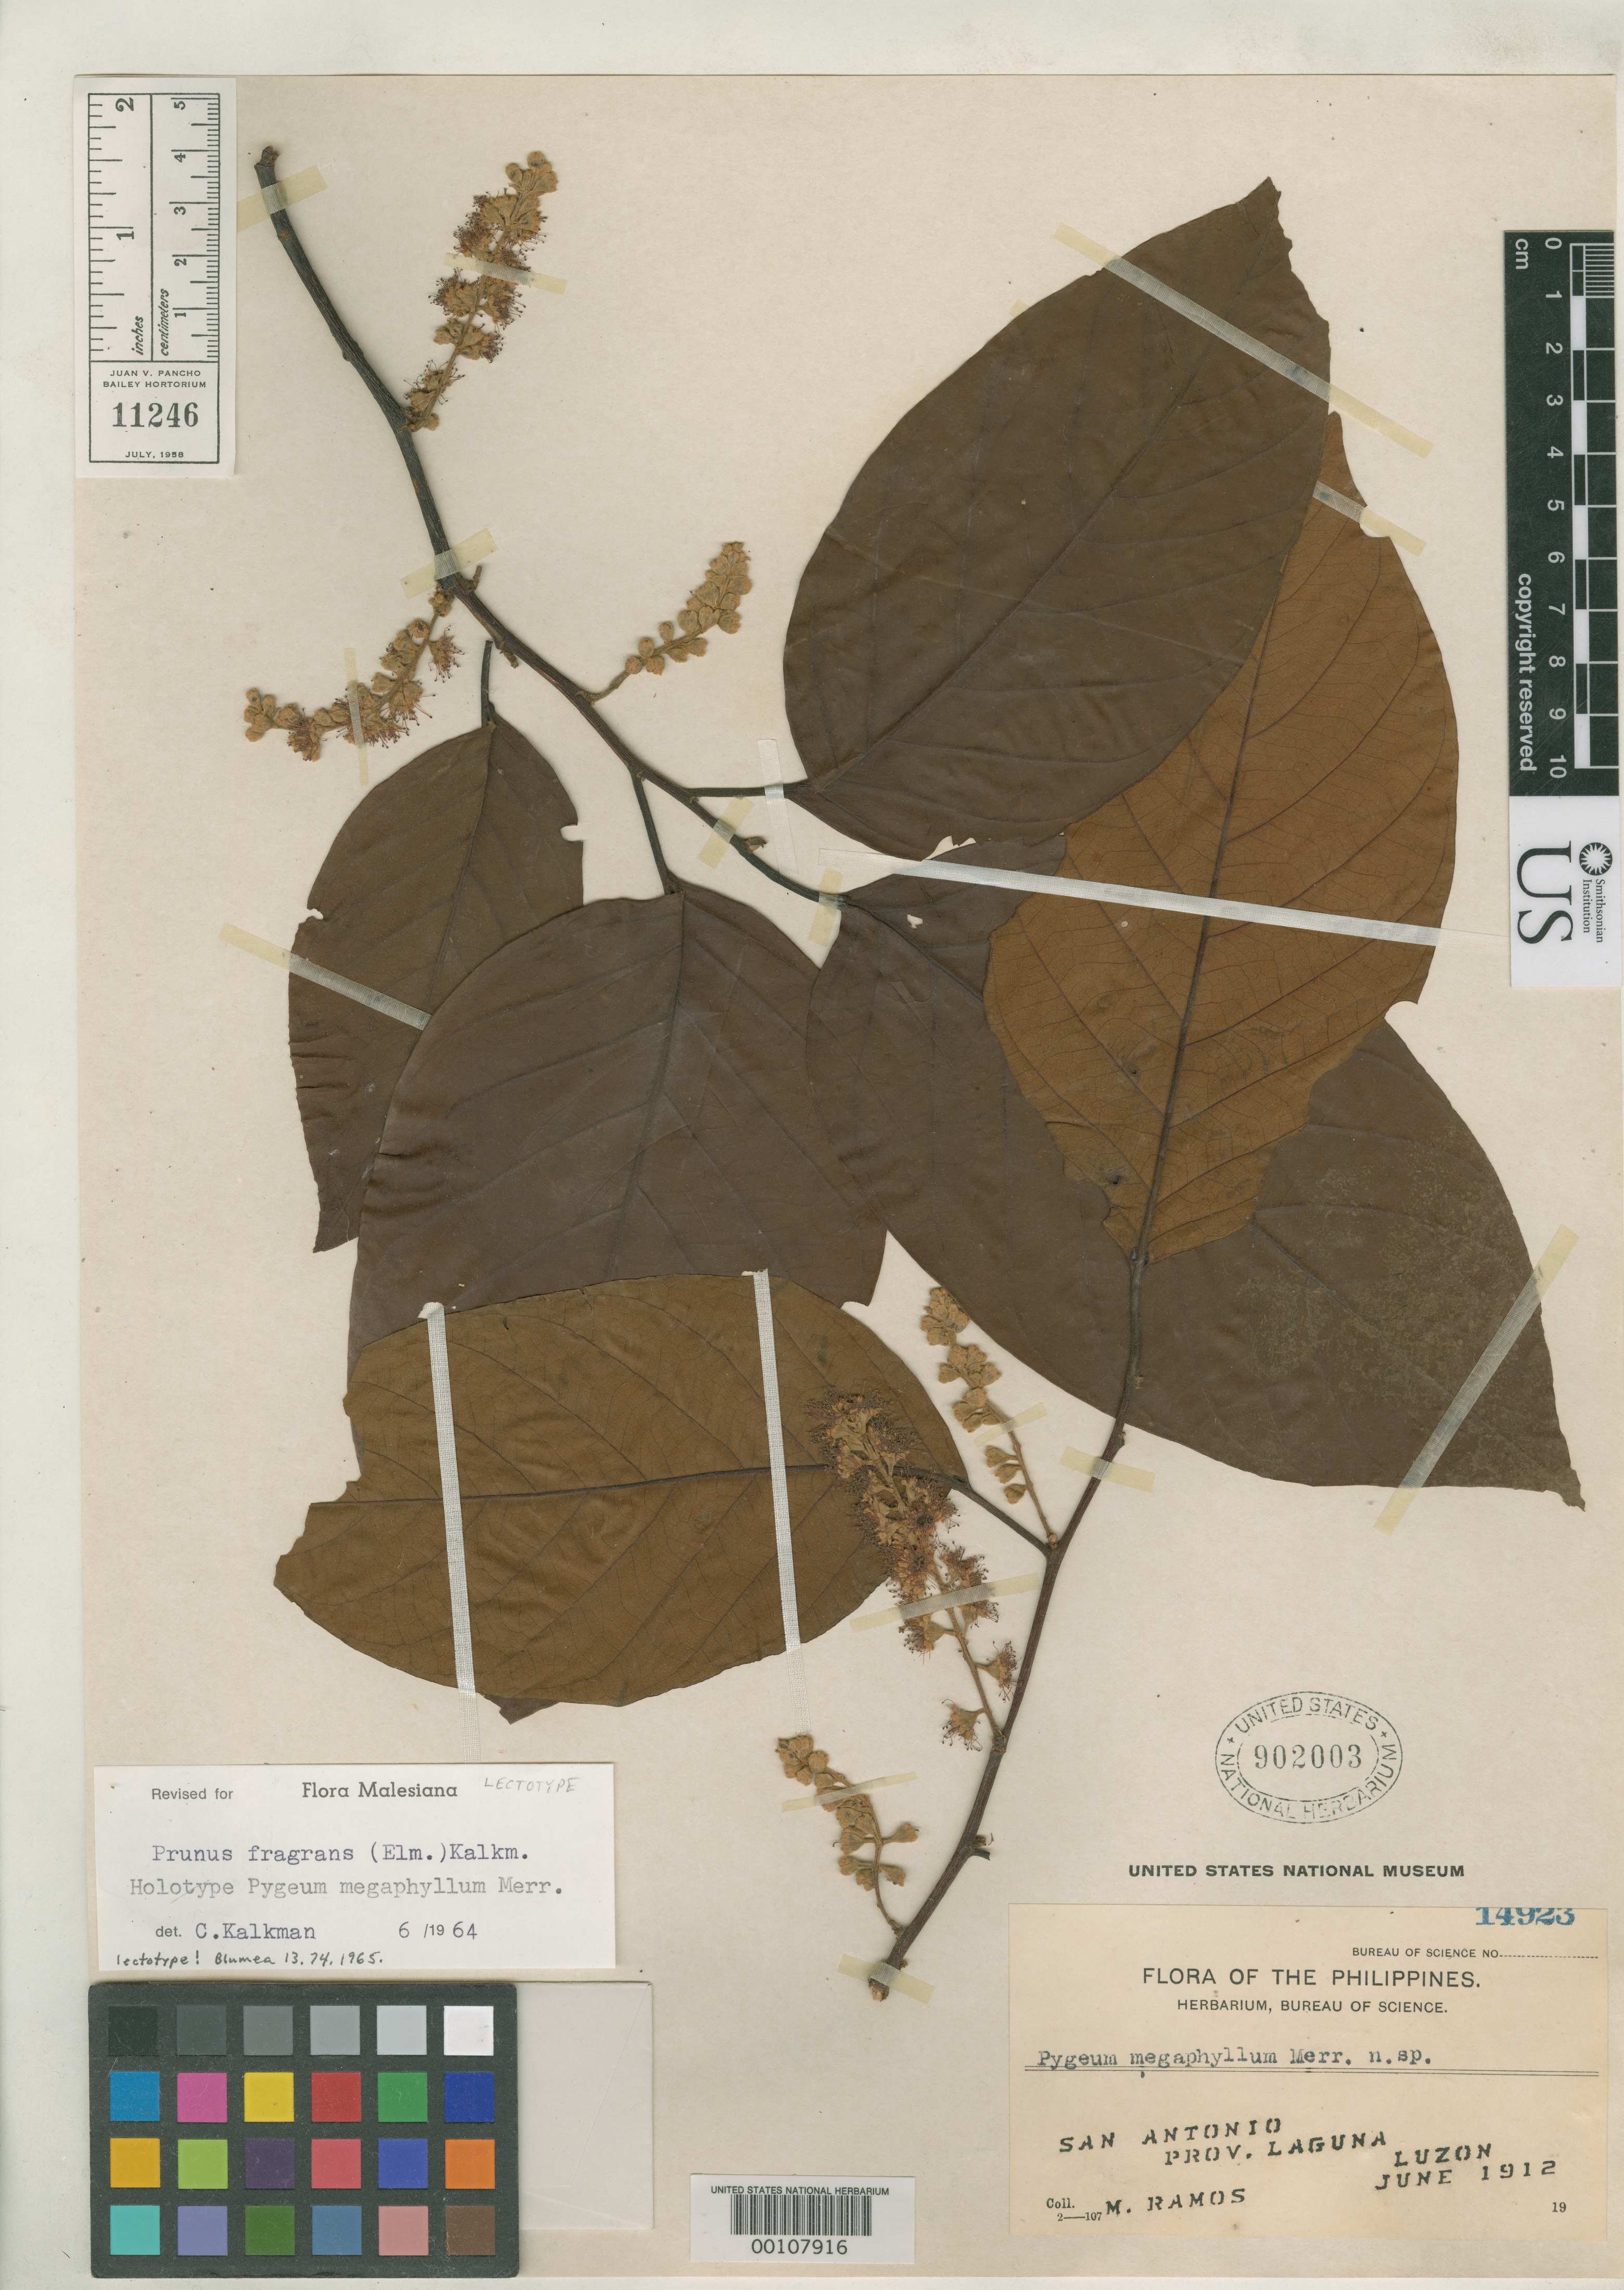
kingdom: Plantae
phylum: Tracheophyta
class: Magnoliopsida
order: Rosales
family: Rosaceae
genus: Pygeum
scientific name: Pygeum megaphyllum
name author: Merr.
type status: Lectotype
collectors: M. Ramos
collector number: Bur. Sci. 14923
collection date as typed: Jun 1912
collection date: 1912-06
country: Philippines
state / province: Calabarzon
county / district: Laguna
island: Luzon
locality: San Antonio.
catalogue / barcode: US 902003